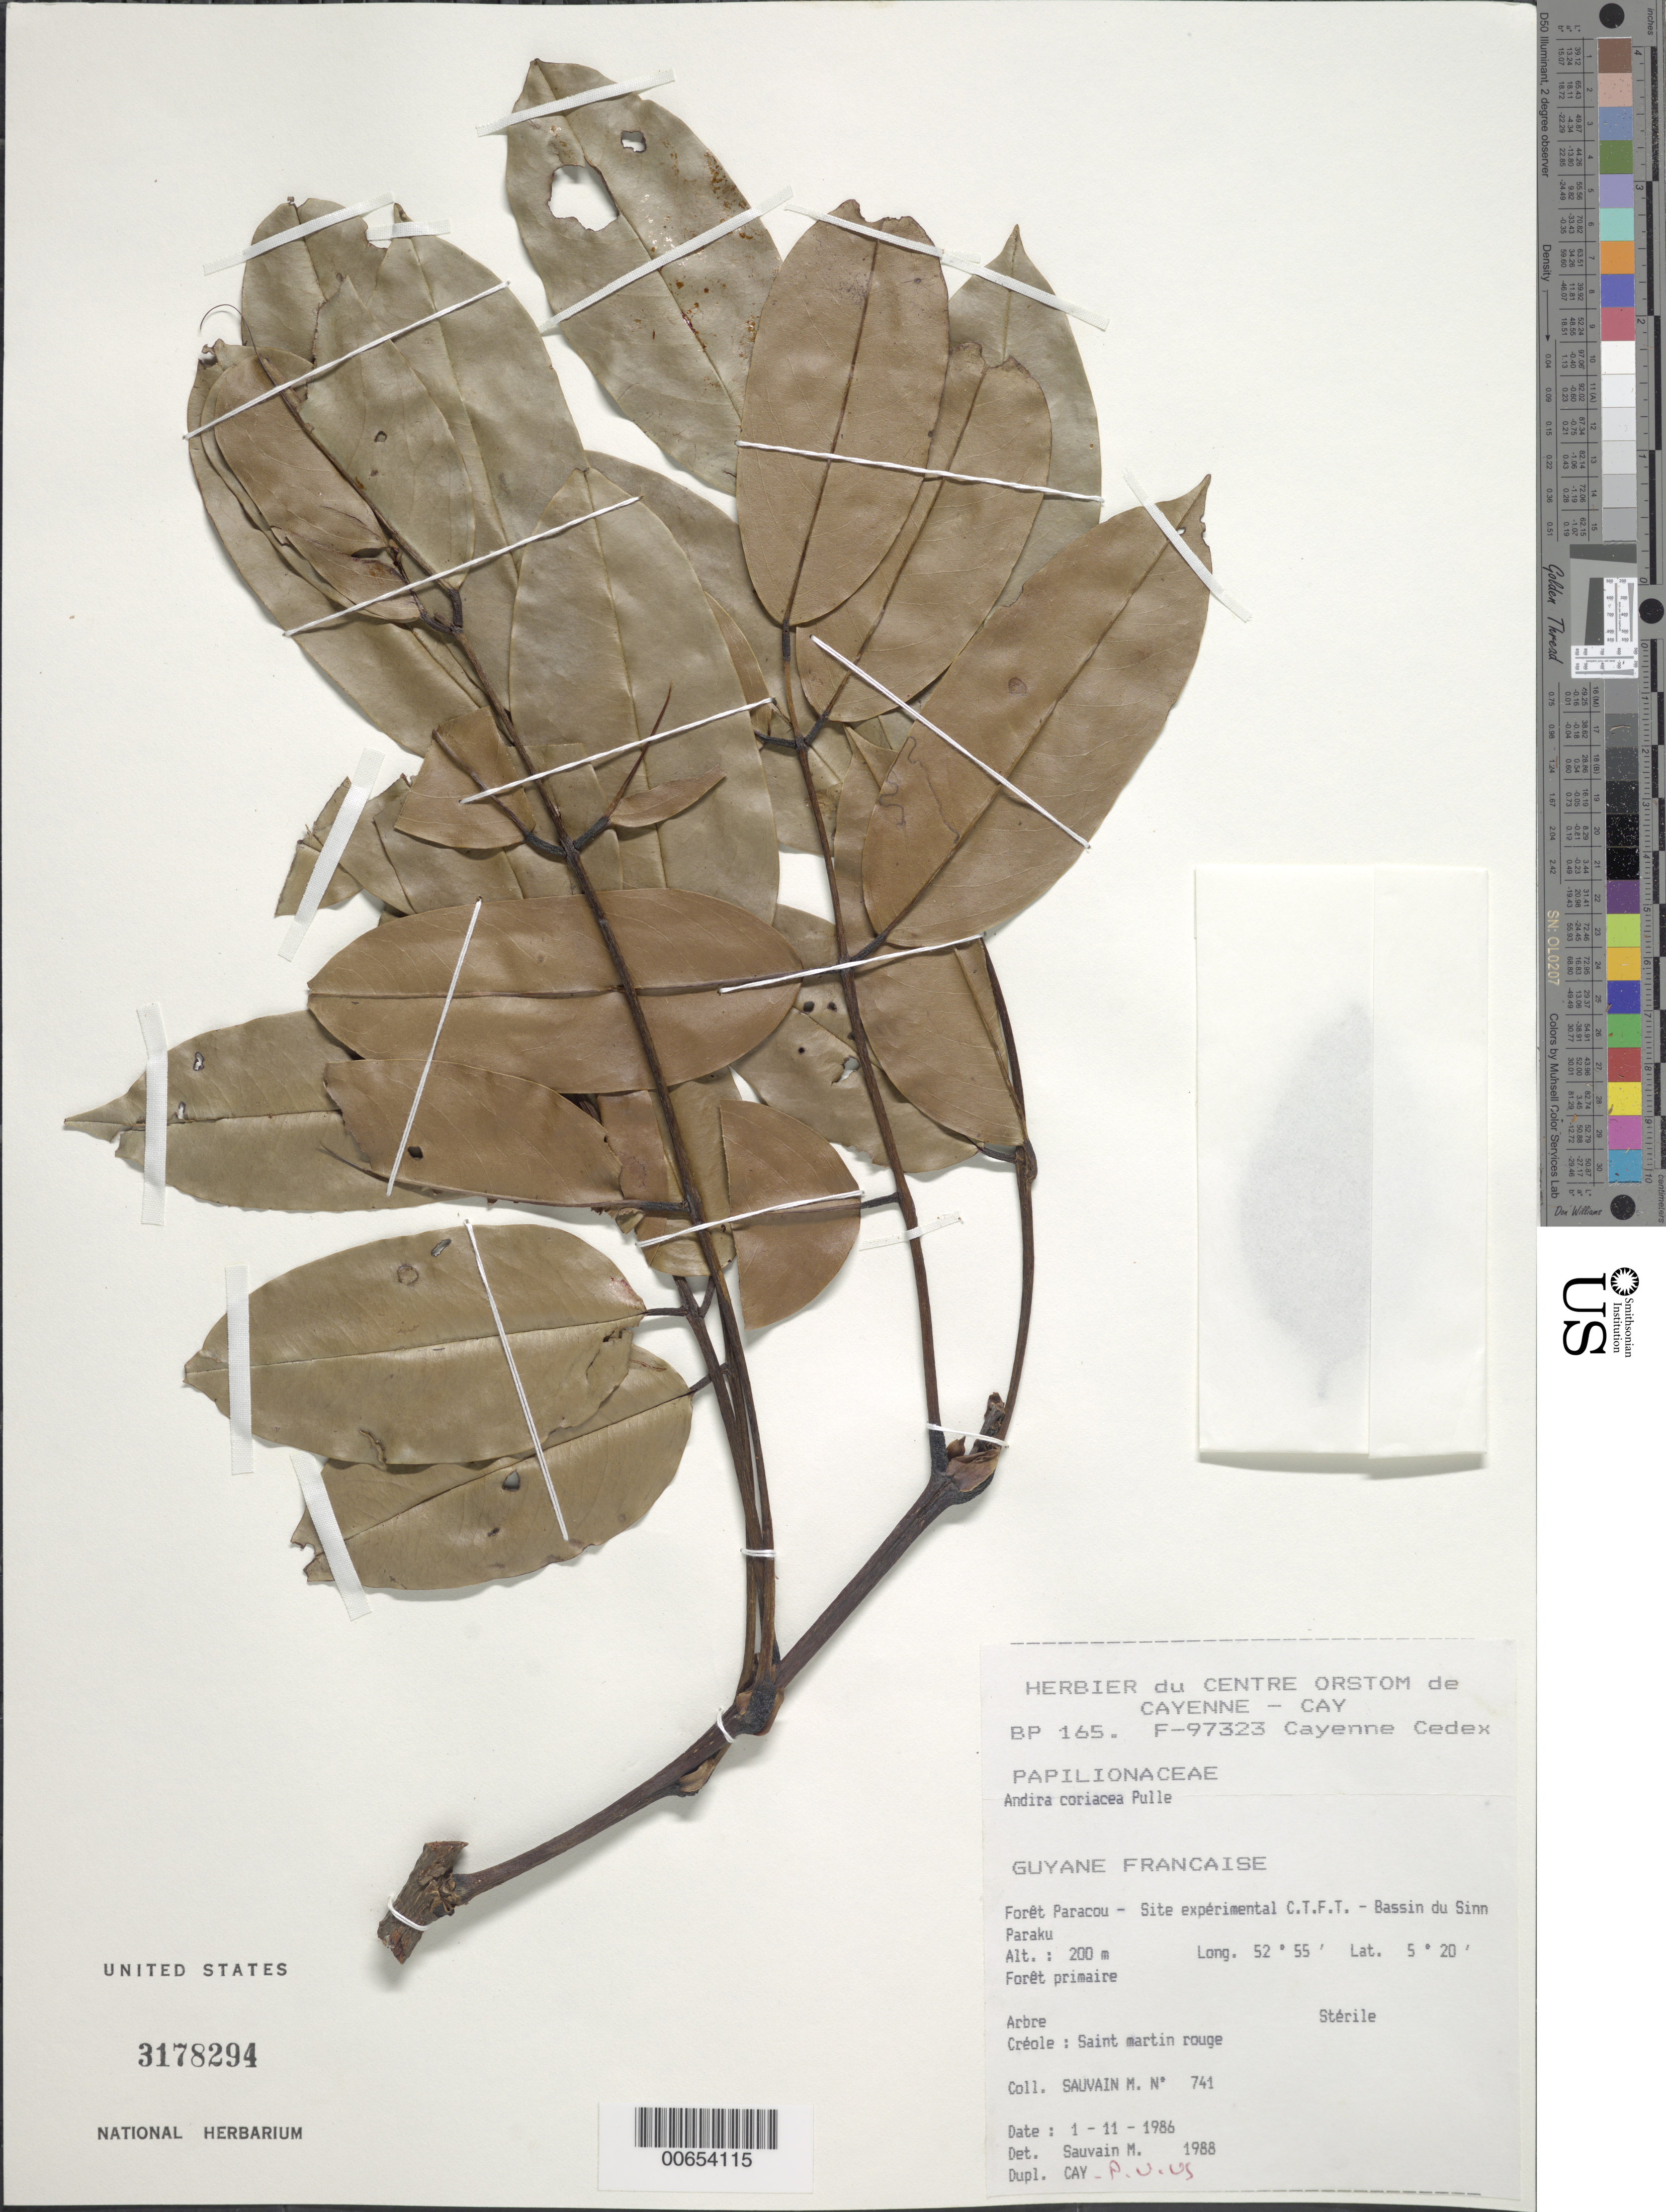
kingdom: Plantae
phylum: Tracheophyta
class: Magnoliopsida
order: Fabales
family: Fabaceae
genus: Andira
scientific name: Andira coriacea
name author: Pulle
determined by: Sauvain, M.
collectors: M. Sauvain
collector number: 741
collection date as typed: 1-Nov-86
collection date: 1986-11-01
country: French Guiana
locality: Paracou, C.T.F.T. site, Bassin du Sinn Paraku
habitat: Primary forest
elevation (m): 200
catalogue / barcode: US 3178294